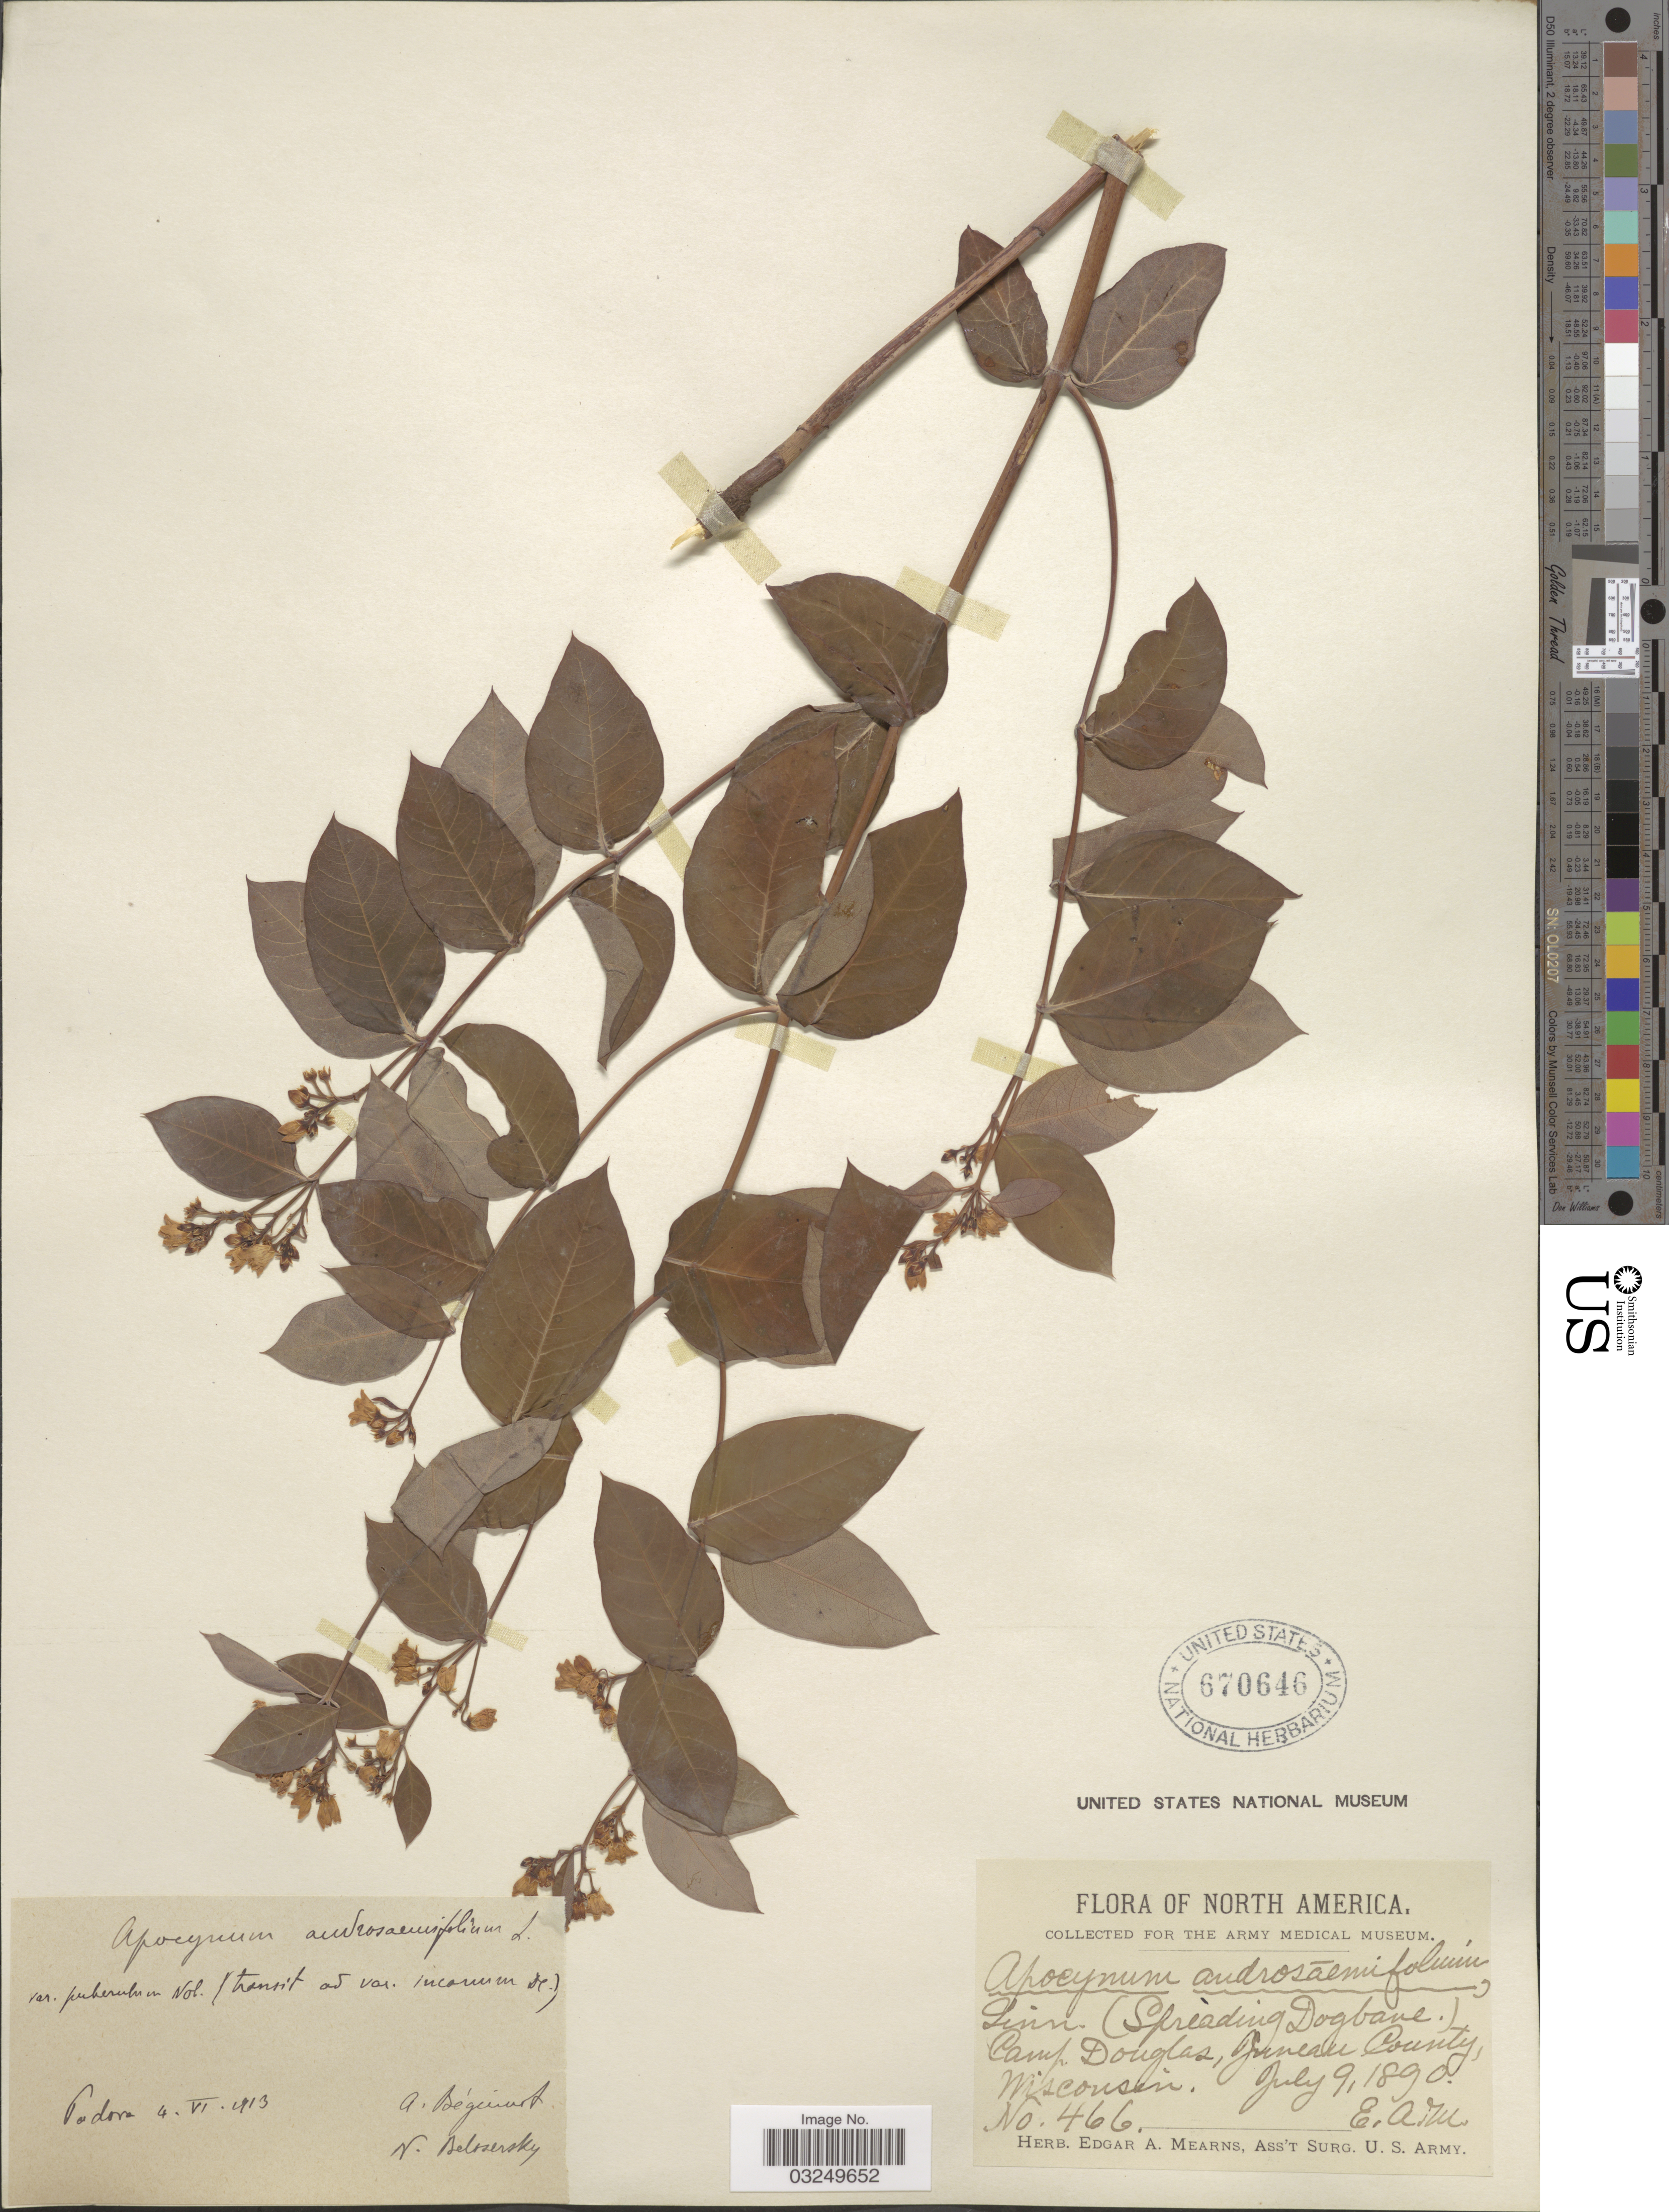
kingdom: Plantae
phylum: Tracheophyta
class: Magnoliopsida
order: Gentianales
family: Apocynaceae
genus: Apocynum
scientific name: Apocynum androsaemifolium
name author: L.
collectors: E. A. Mearns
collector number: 466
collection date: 1890-07-09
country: United States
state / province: Wisconsin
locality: Camp Douglas, Juneau County.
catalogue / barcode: US 670646